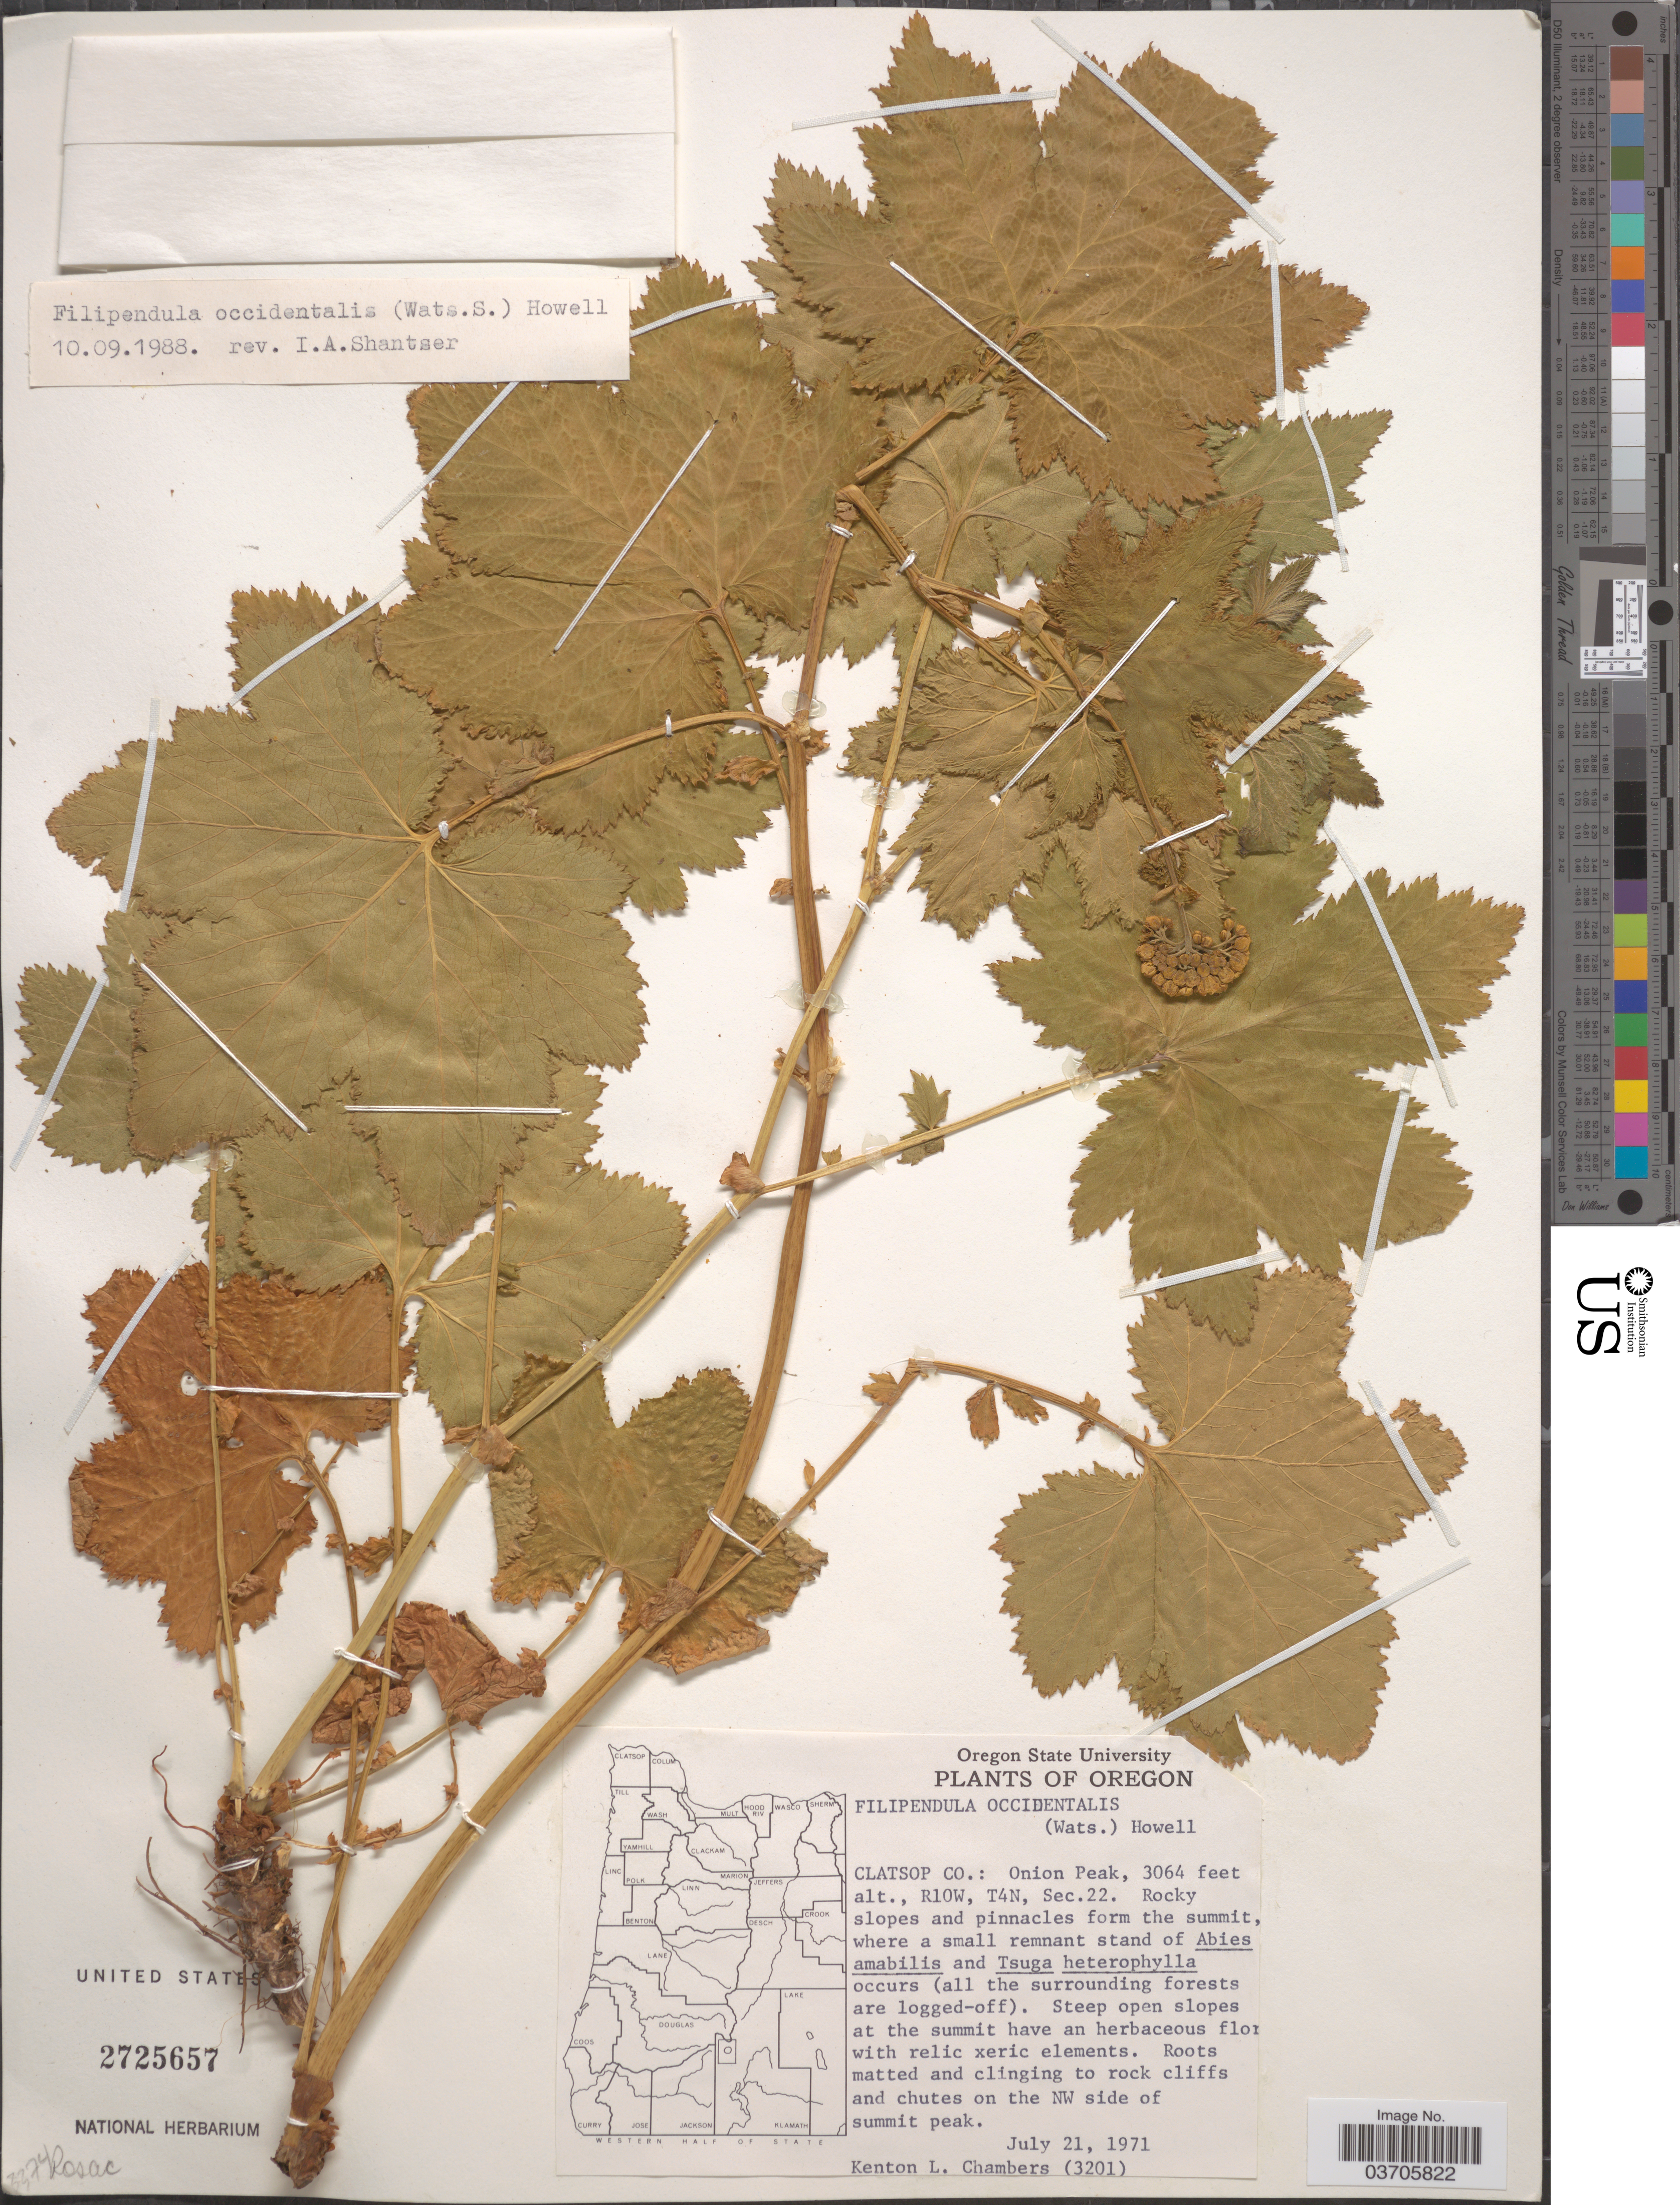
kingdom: Plantae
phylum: Tracheophyta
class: Magnoliopsida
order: Rosales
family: Rosaceae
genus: Filipendula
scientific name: Filipendula occidentalis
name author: (S. Watson) Howell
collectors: K. L. Chambers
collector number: (3201)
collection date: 1971-07-21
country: United States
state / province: Oregon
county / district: Clatsop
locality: Clatsop Co.: Onion Peak. R10W, T4N, Sec.22. Chutes on the NW side of summit peak.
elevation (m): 934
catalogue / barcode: US 2725657